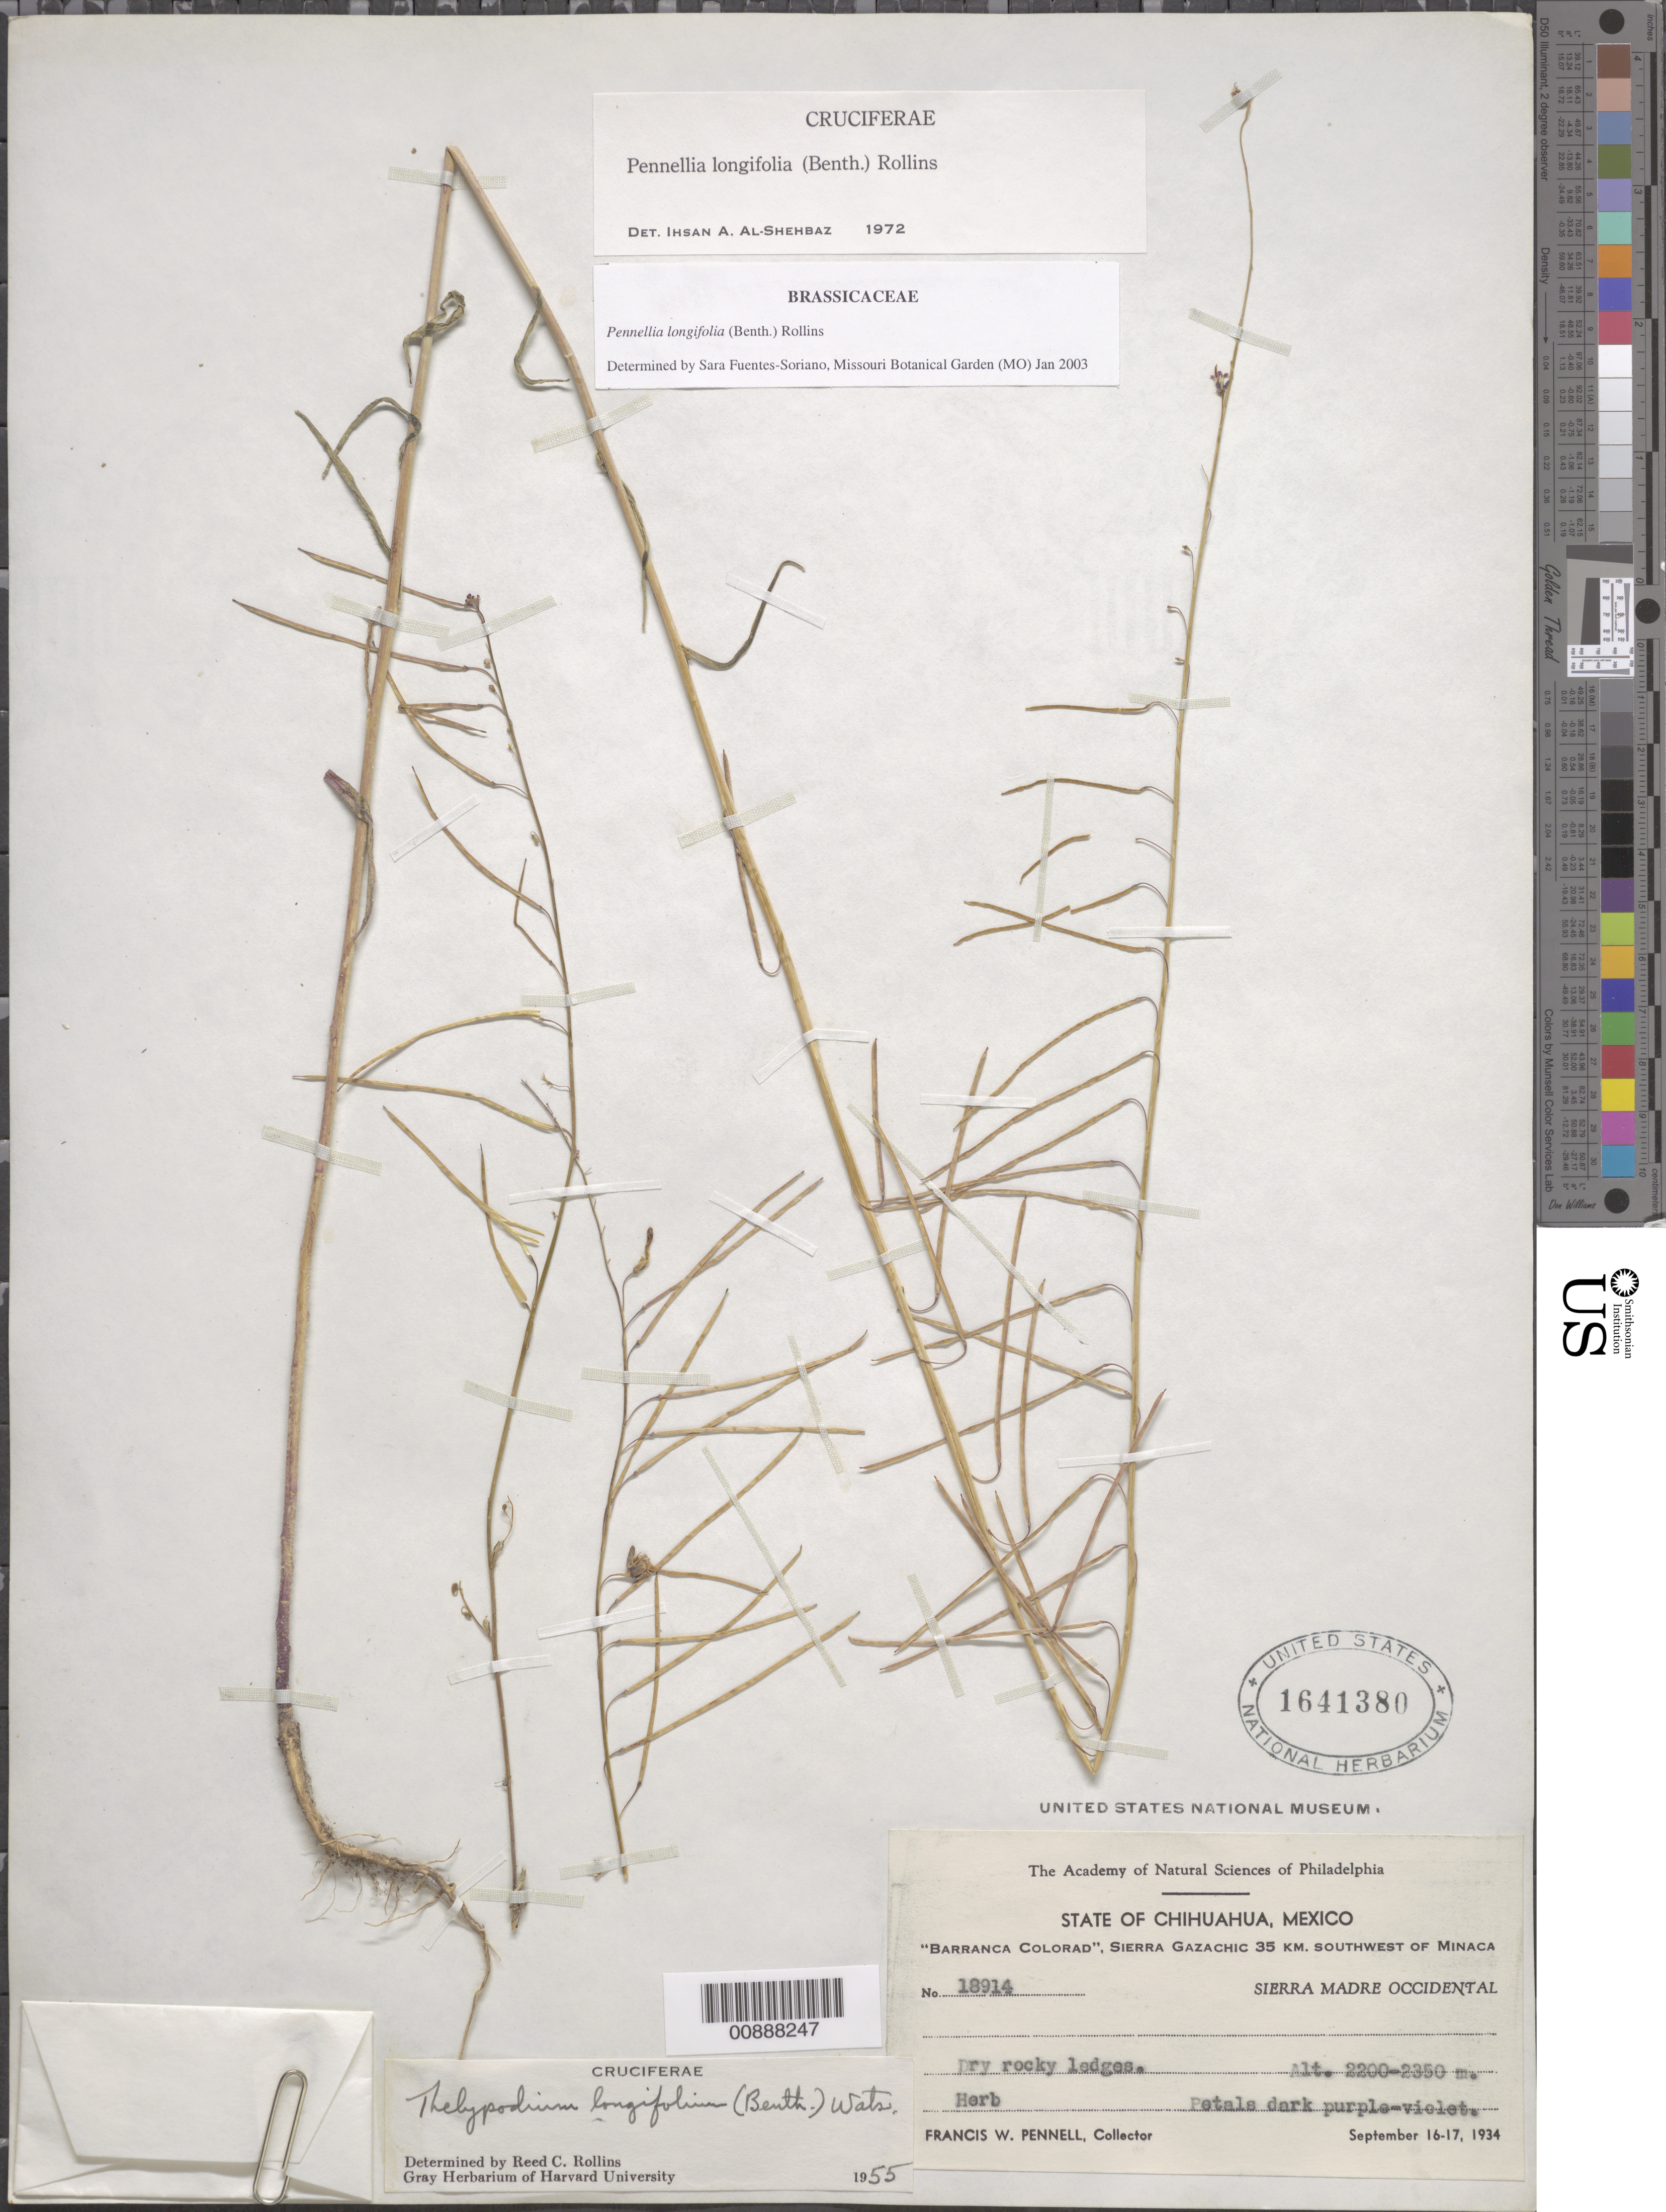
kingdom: Plantae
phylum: Tracheophyta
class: Magnoliopsida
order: Brassicales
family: Brassicaceae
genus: Pennellia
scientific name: Pennellia longifolia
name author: (Benth.) Rollins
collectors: F. W. Pennell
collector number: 18914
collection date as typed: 16 Sep 1934 to 17 Sep 1934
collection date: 1934-09-16/1934-09-17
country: Mexico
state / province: Chihuahua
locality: Barranca Colorad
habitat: Dry rocky ledges.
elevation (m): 2350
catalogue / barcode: US 1641380